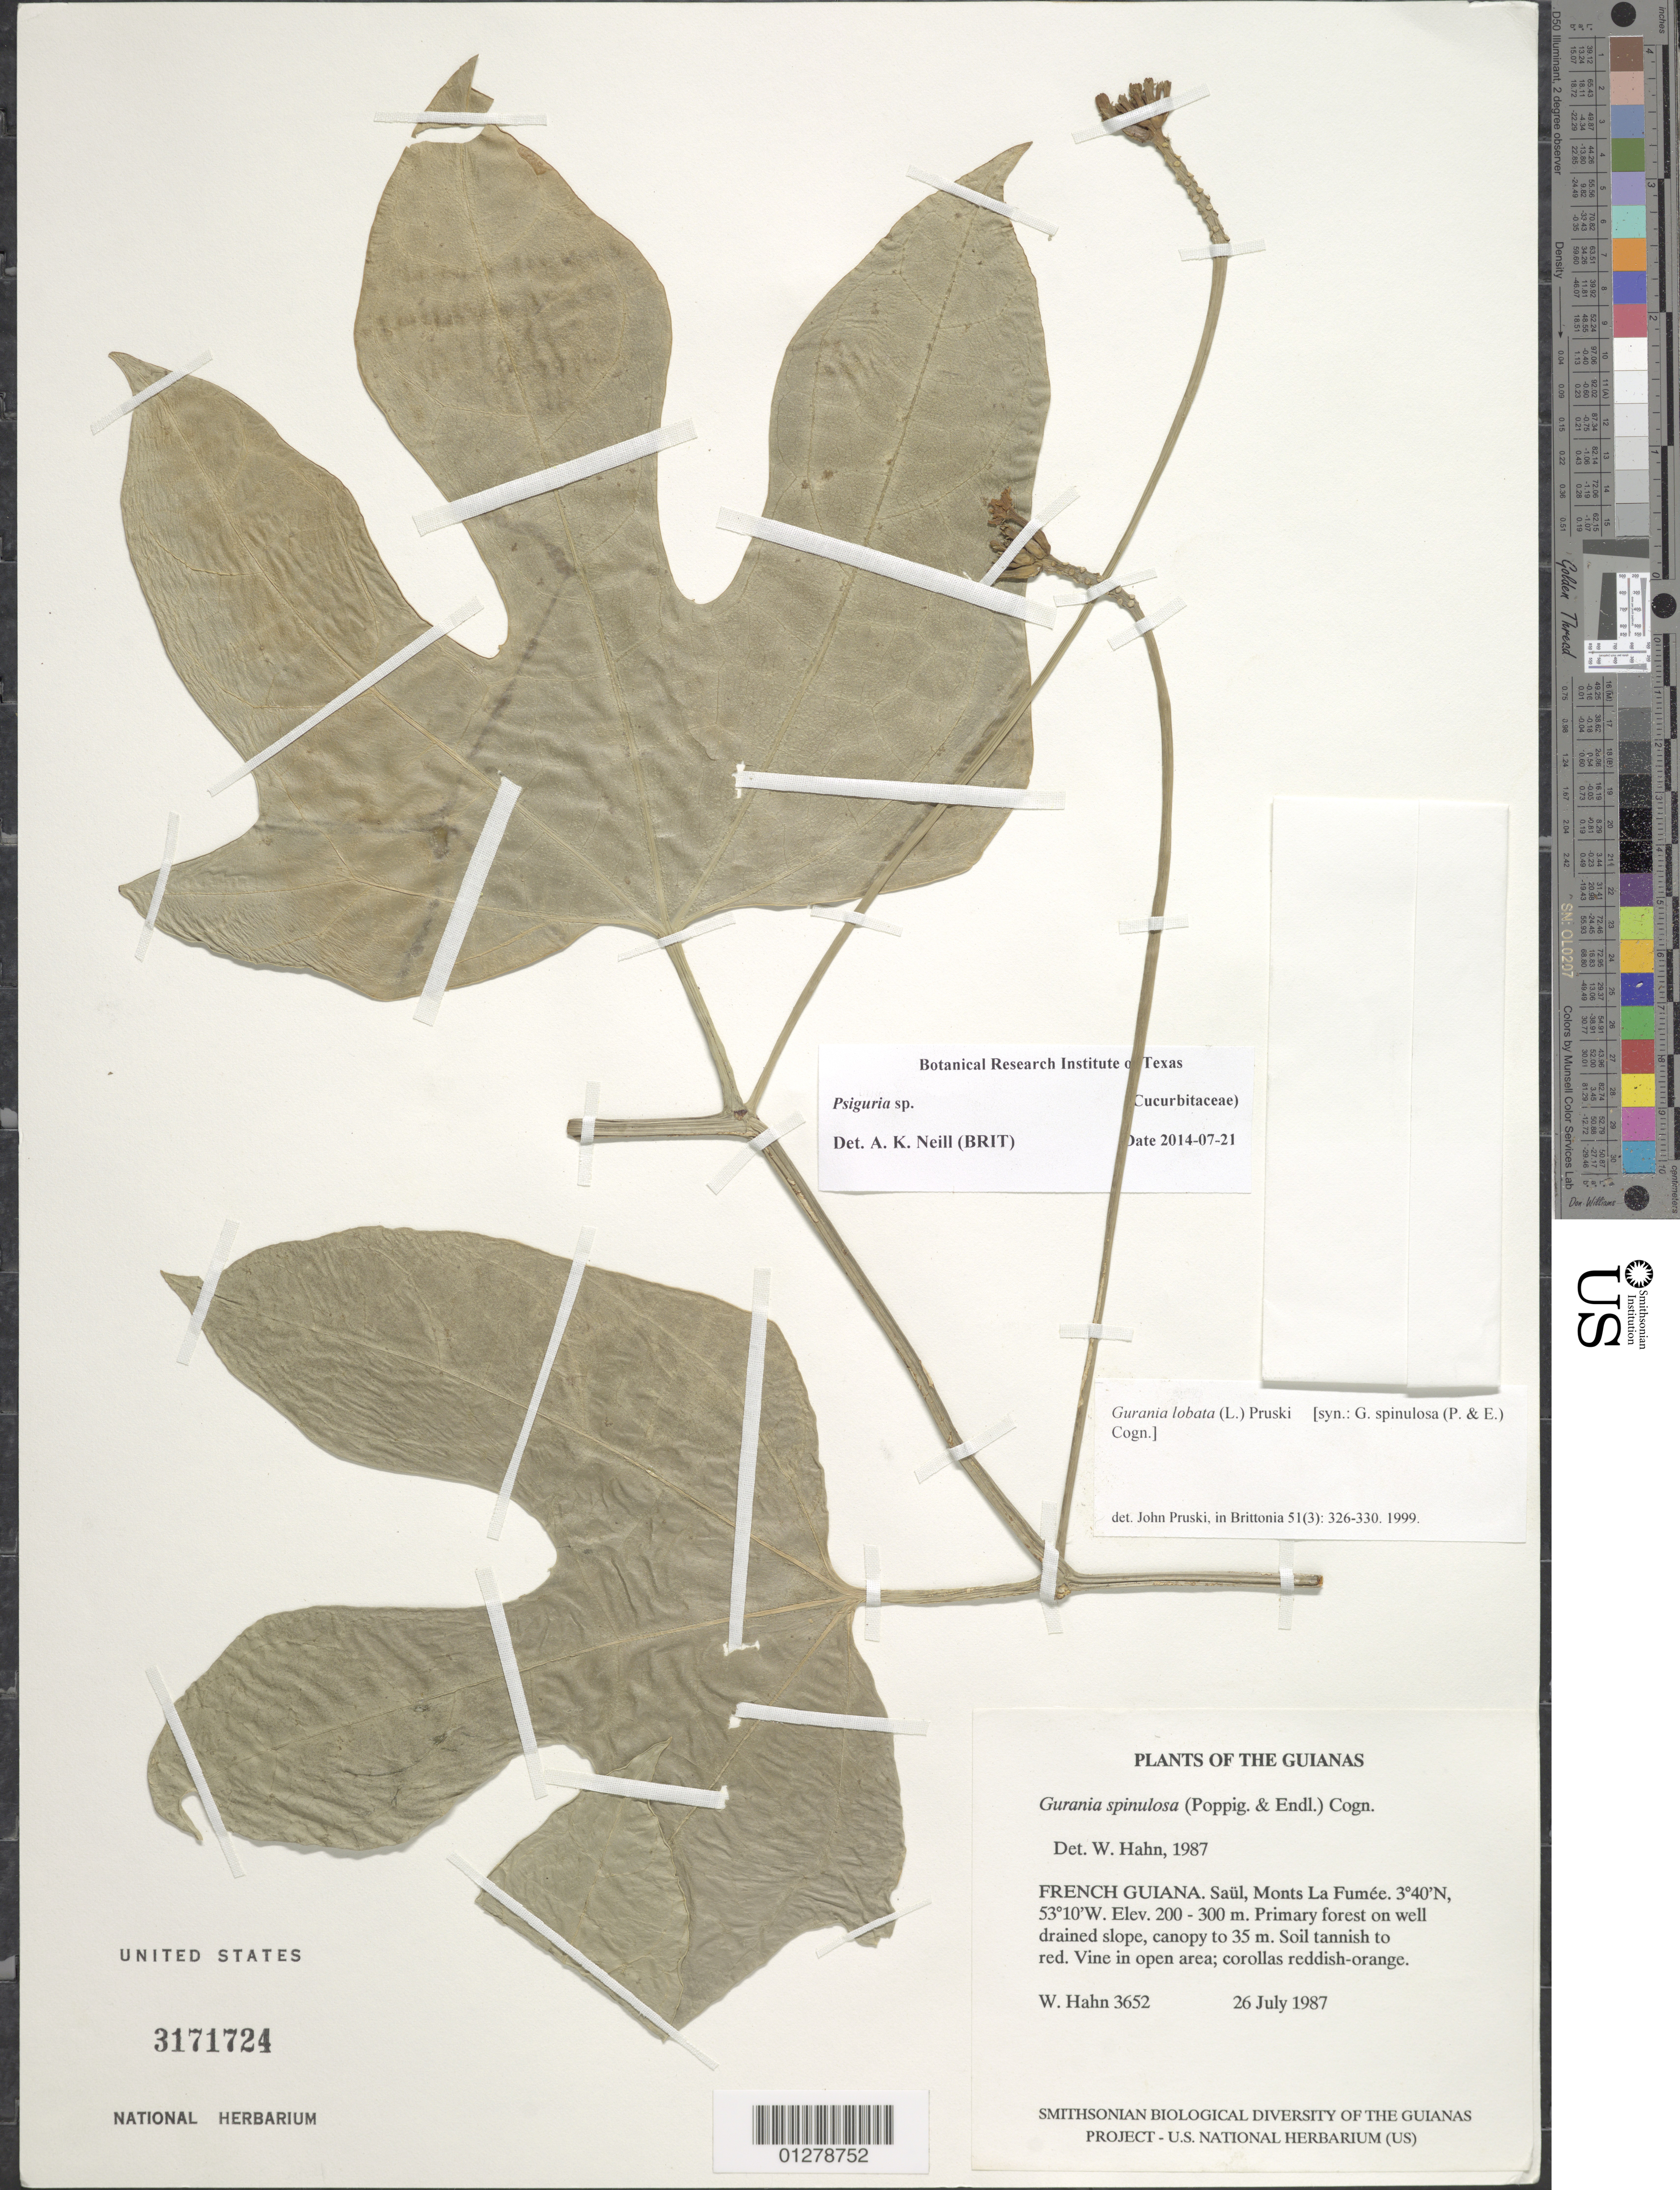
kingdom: Plantae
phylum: Tracheophyta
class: Magnoliopsida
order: Cucurbitales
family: Cucurbitaceae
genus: Psiguria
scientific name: Psiguria sp.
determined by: Neill, A. K.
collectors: W. Hahn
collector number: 3652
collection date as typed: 26 July 1987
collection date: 1987-07-26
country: French Guiana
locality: Saül, Monts La Fumée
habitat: Primary forest on well drained slope, canopy to 35 m. Soil tannish to red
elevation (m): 200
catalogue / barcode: US 3171724